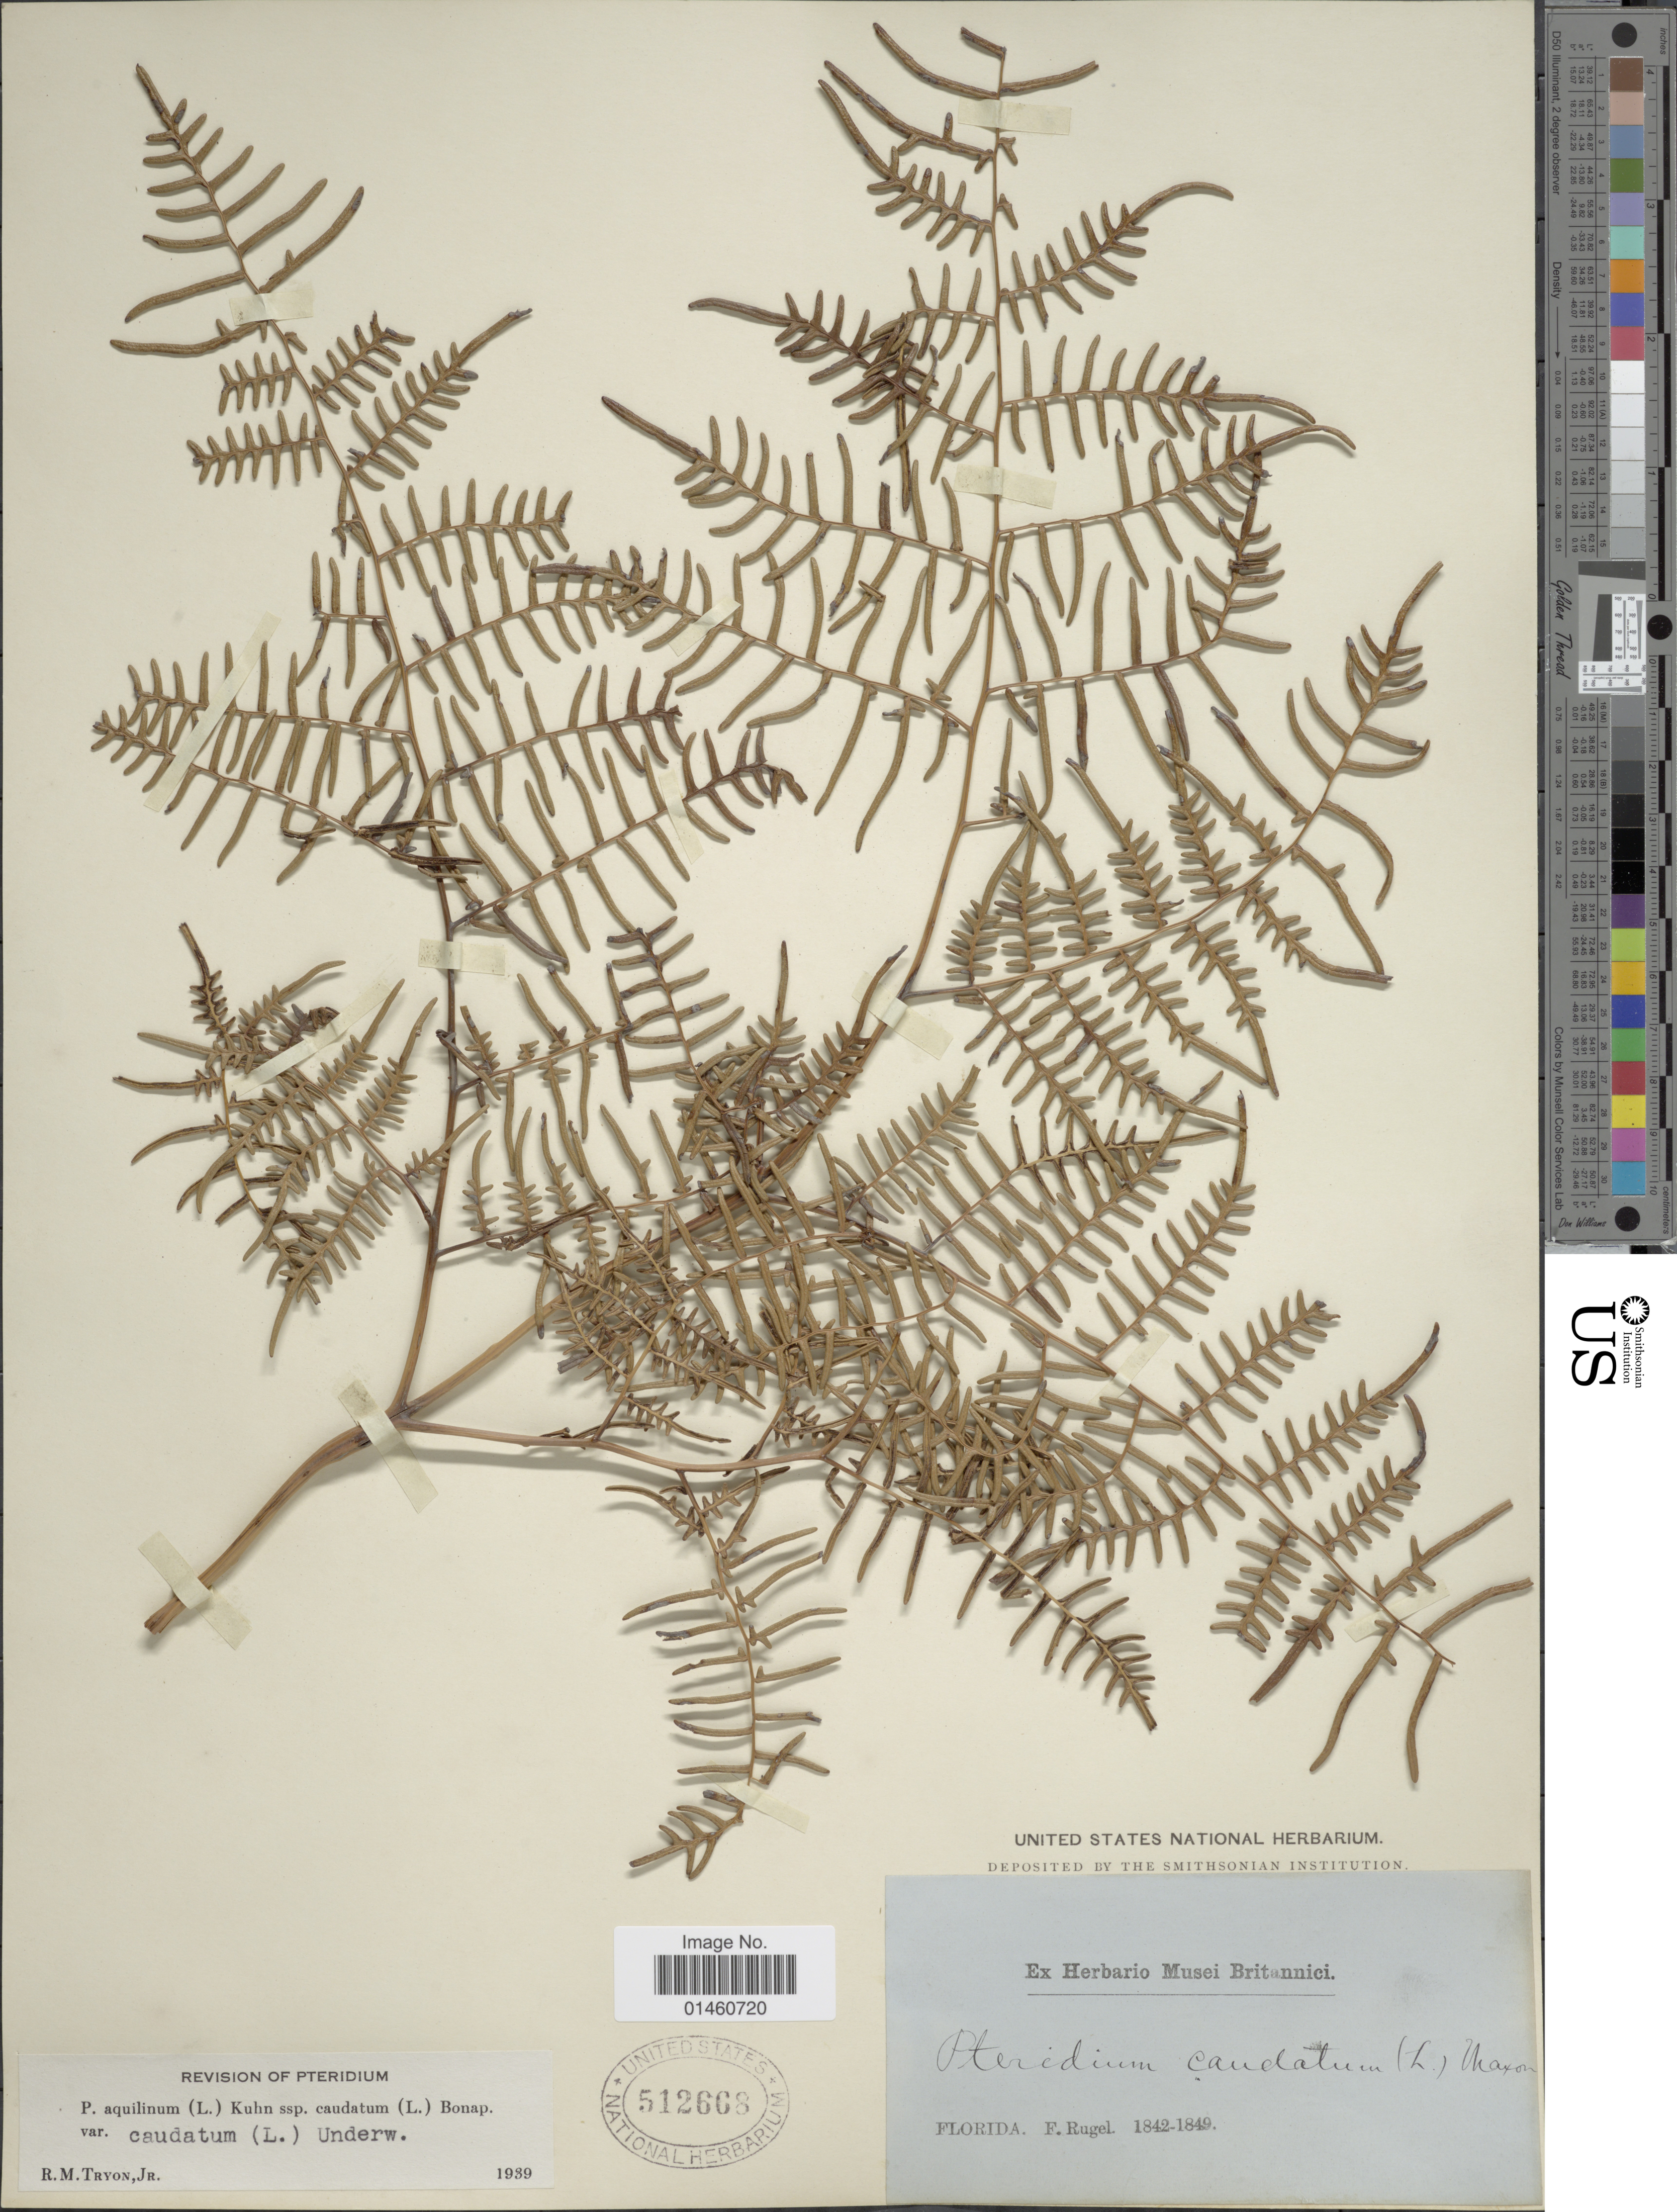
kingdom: Plantae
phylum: Tracheophyta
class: Polypodiopsida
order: Polypodiales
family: Dennstaedtiaceae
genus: Pteridium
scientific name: Pteridium caudatum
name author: (L.) Maxon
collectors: F. Rugel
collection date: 1842/1849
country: United States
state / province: Florida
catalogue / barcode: US 512668